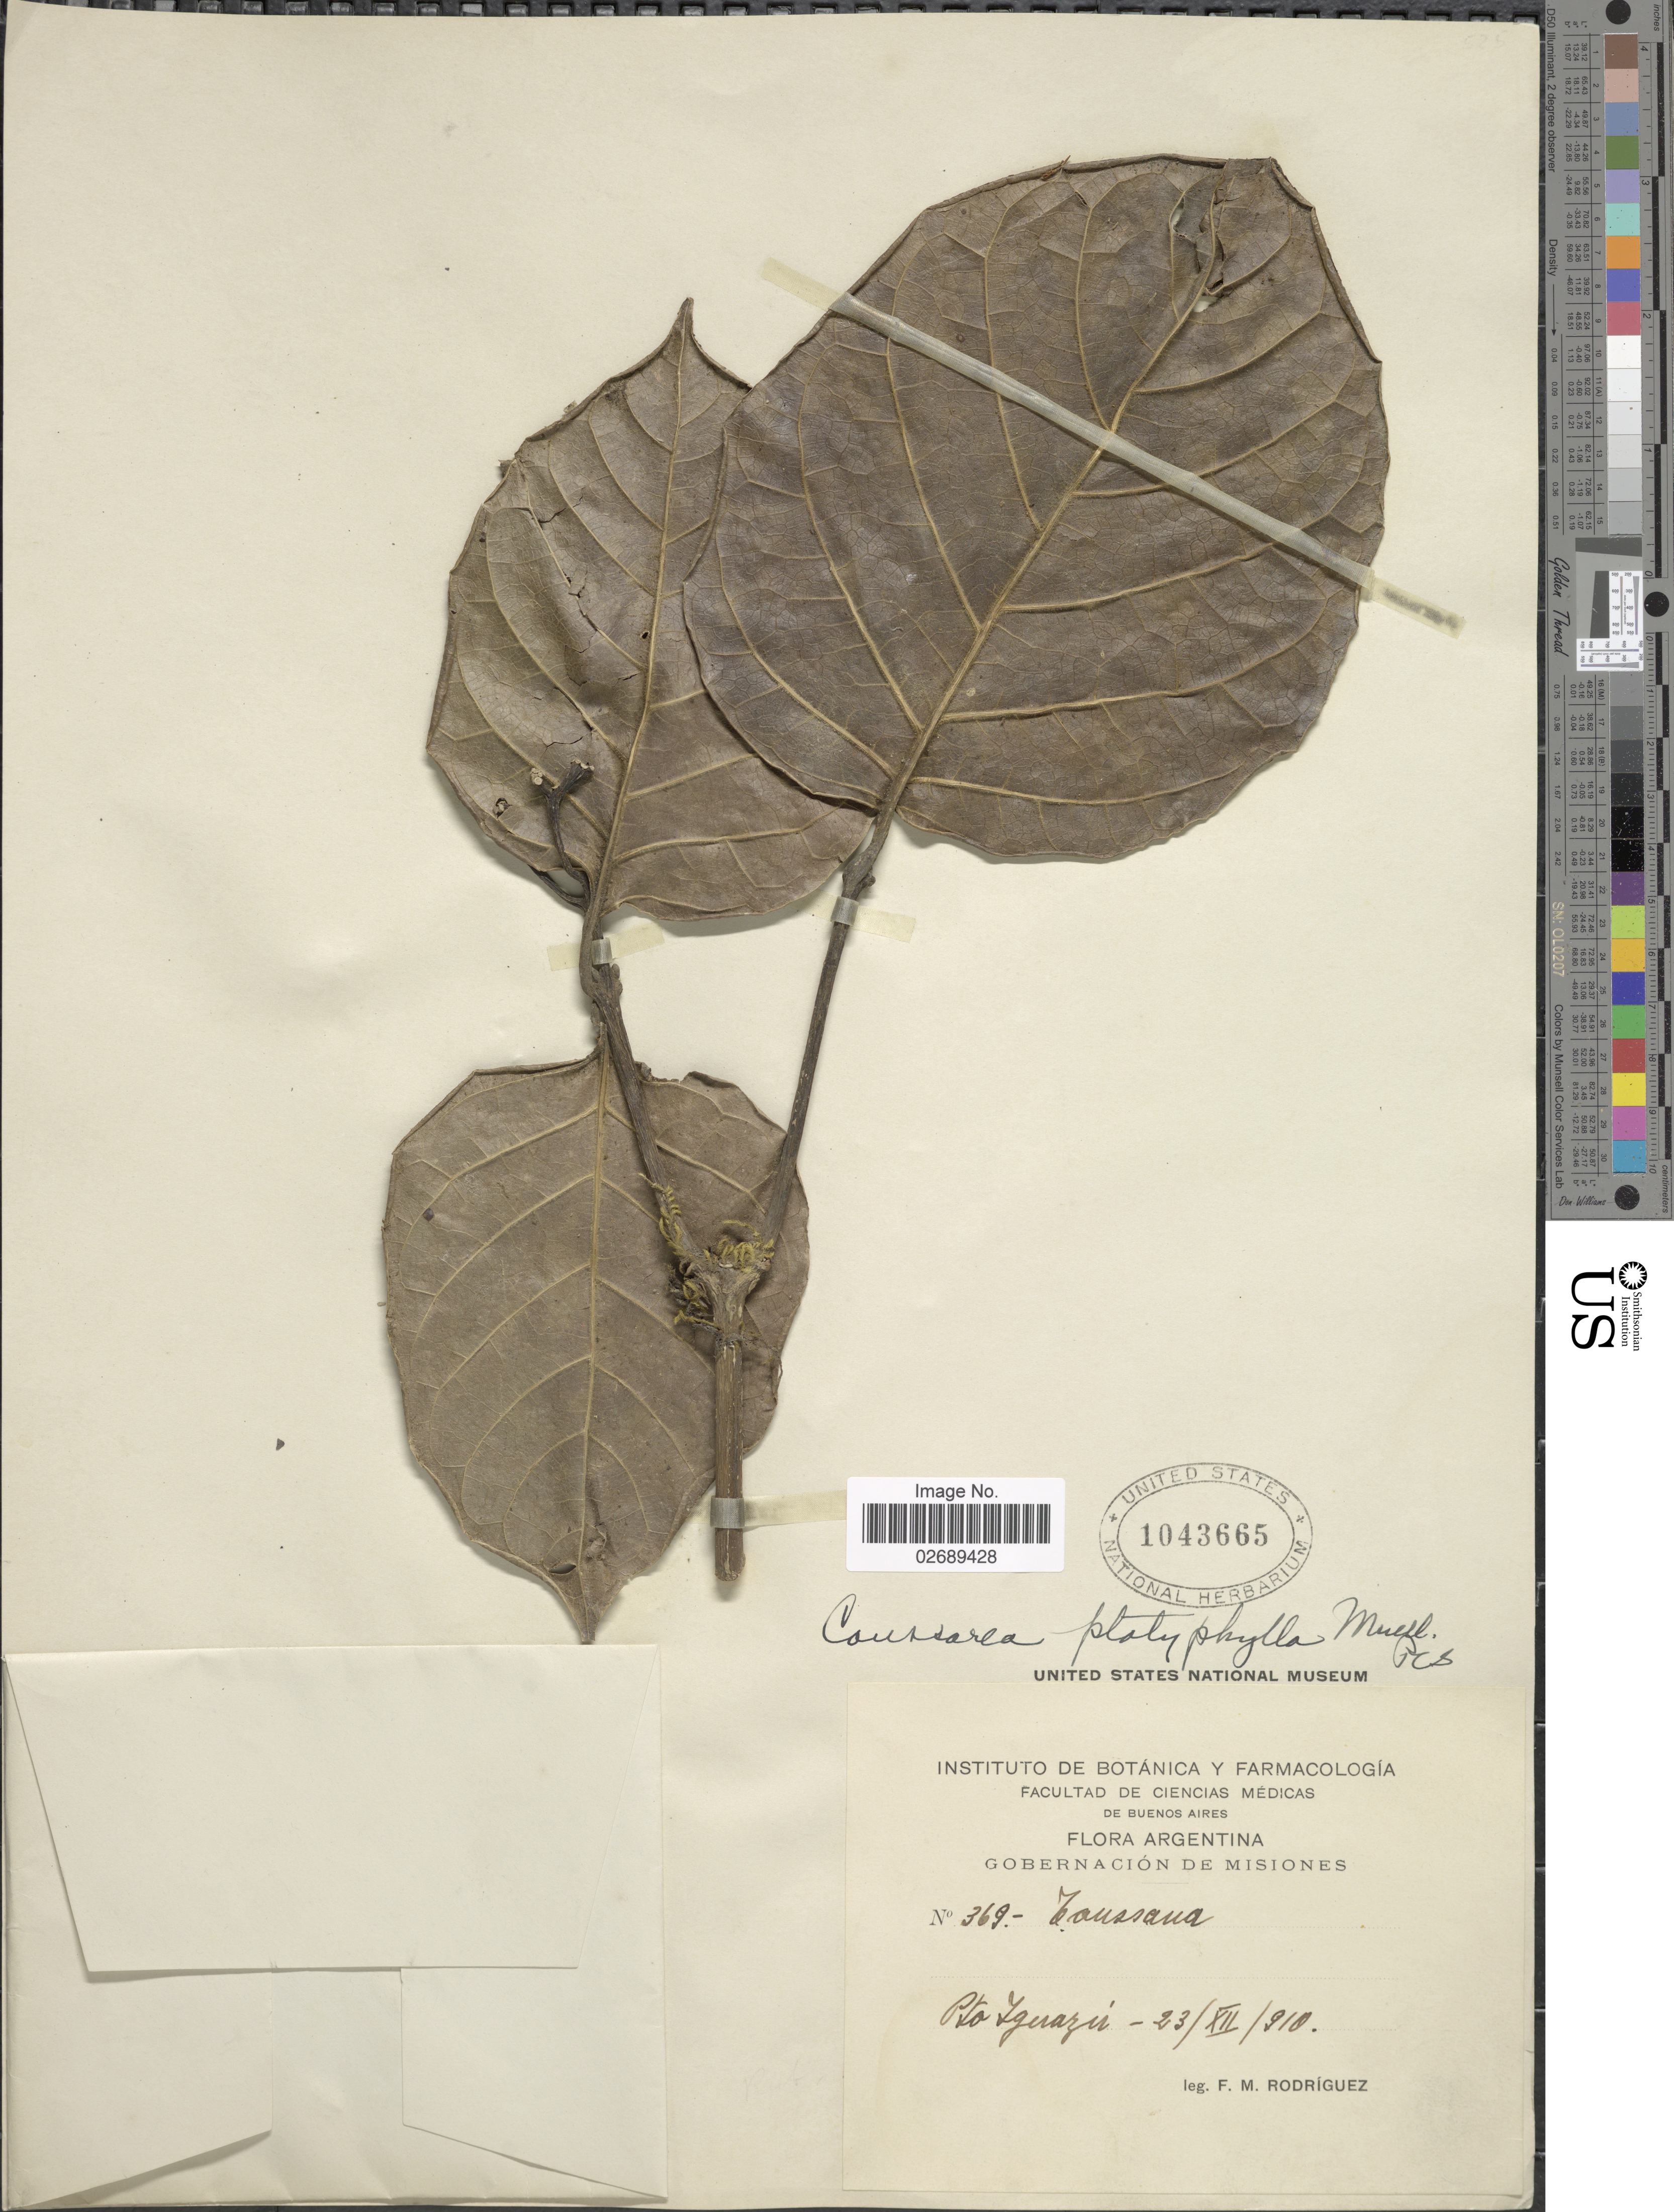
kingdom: Plantae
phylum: Tracheophyta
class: Magnoliopsida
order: Gentianales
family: Rubiaceae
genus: Coussarea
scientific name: Coussarea platyphylla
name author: Müll. Arg.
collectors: F. M. Rodriguez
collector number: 369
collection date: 1910-12-23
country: Argentina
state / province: Misiones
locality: Gobernación de Misiones. Pto. Iguazú.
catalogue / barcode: US 1043665